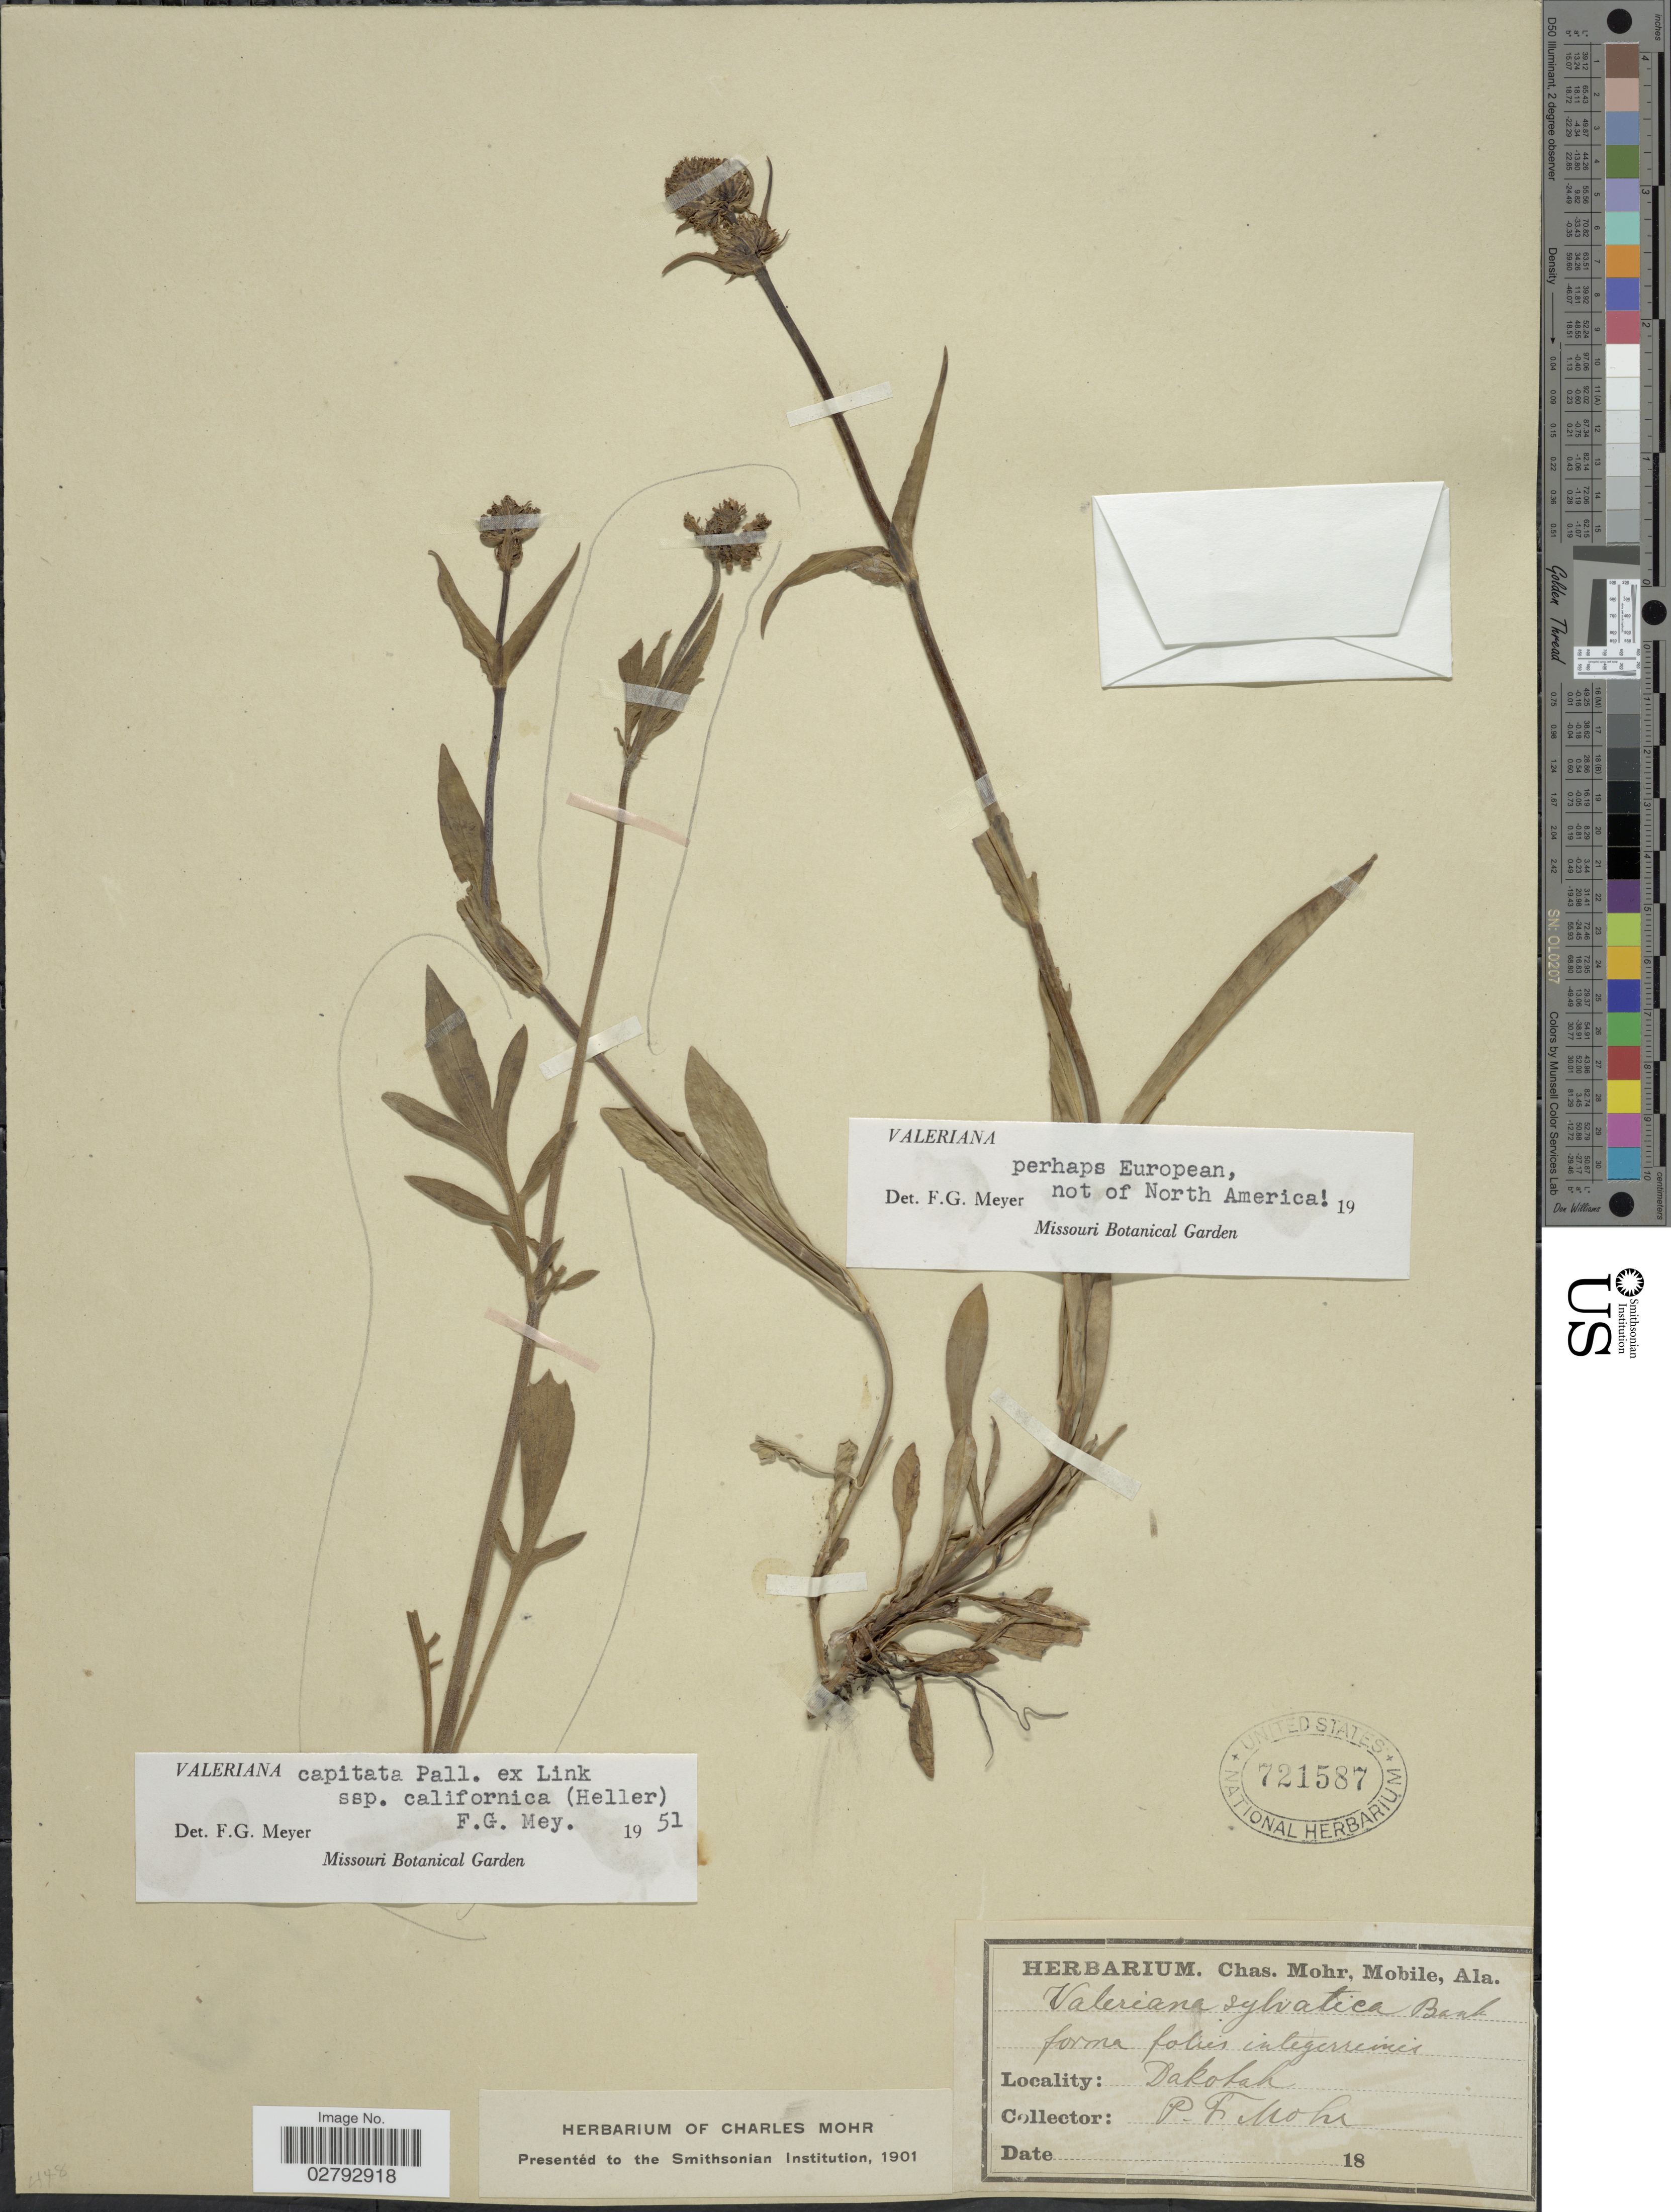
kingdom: Plantae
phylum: Tracheophyta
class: Magnoliopsida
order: Dipsacales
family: Caprifoliaceae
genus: Valeriana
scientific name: Valeriana capitata subsp. californica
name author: (A. Heller) F.G. Mey.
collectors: P. F. Mohr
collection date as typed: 18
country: United States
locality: Dakotah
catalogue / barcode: US 721587